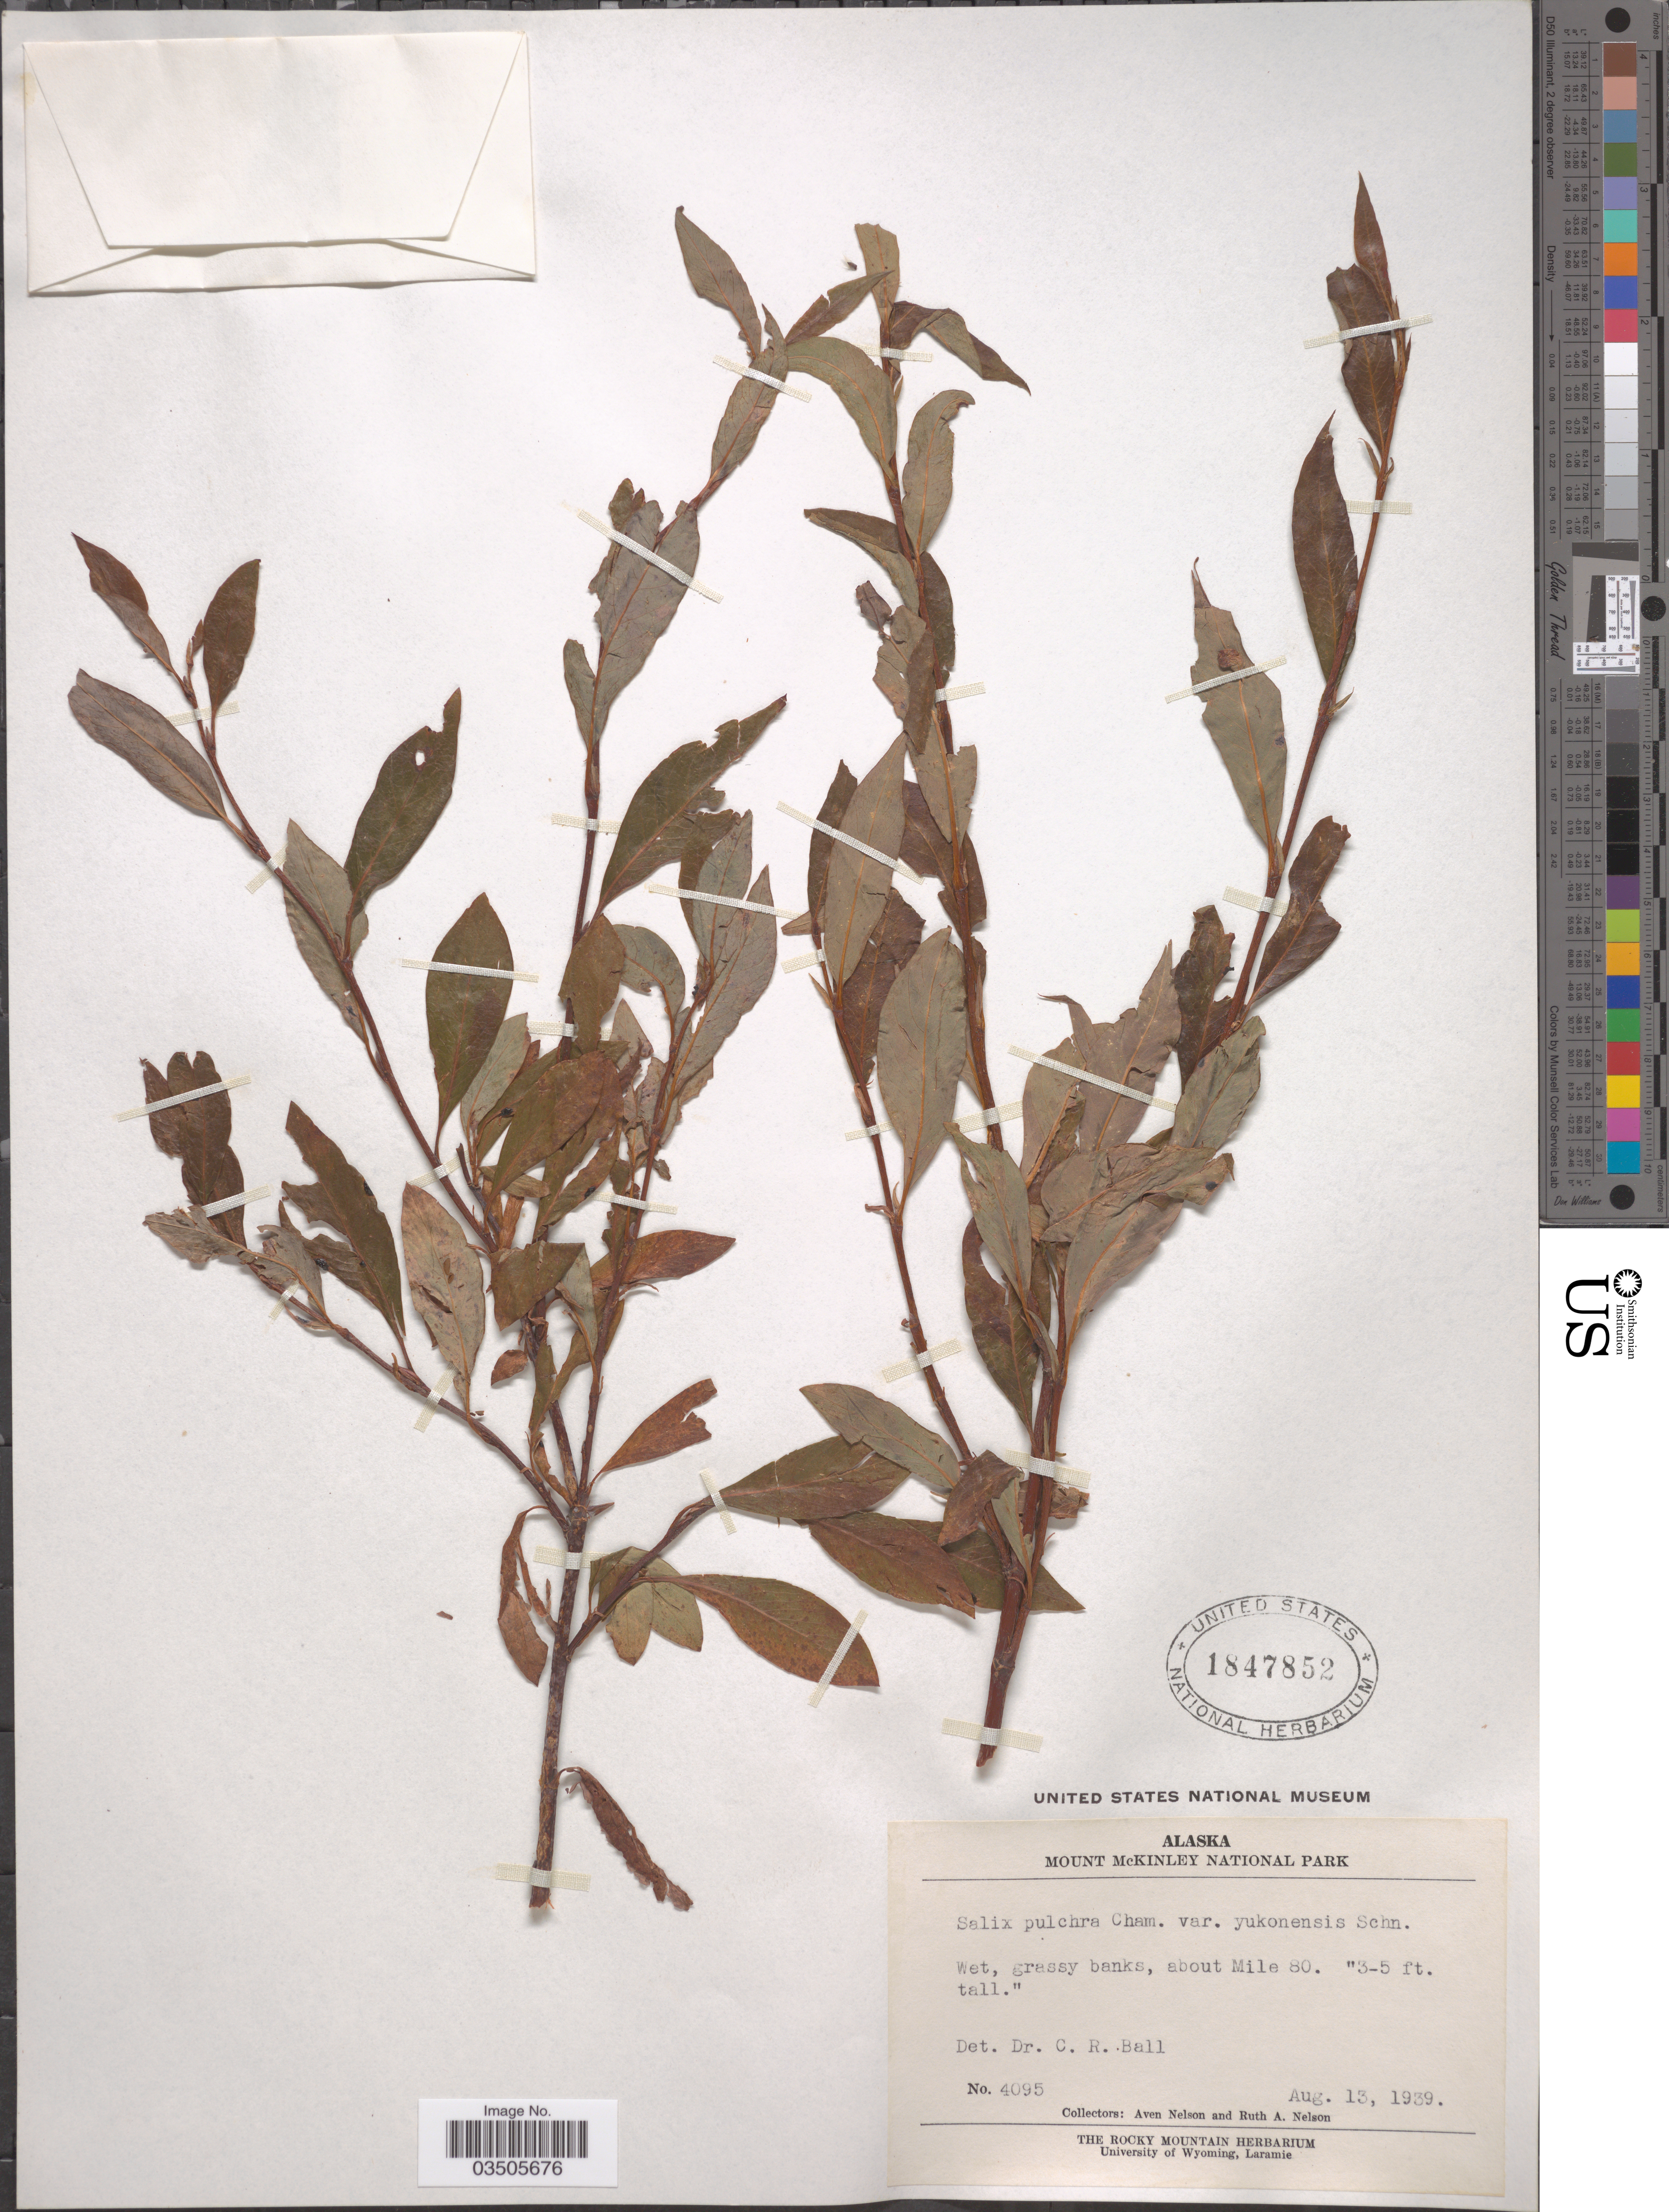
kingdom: Plantae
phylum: Tracheophyta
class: Magnoliopsida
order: Malpighiales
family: Salicaceae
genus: Salix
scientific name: Salix pulchra var. yukonensis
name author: C.K. Schneid.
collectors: A. Nelson & R. A. Nelson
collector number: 4095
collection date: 1939-08-13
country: United States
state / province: Alaska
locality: Mount McKinley National Park. About Mile 80.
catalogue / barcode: US 1847852